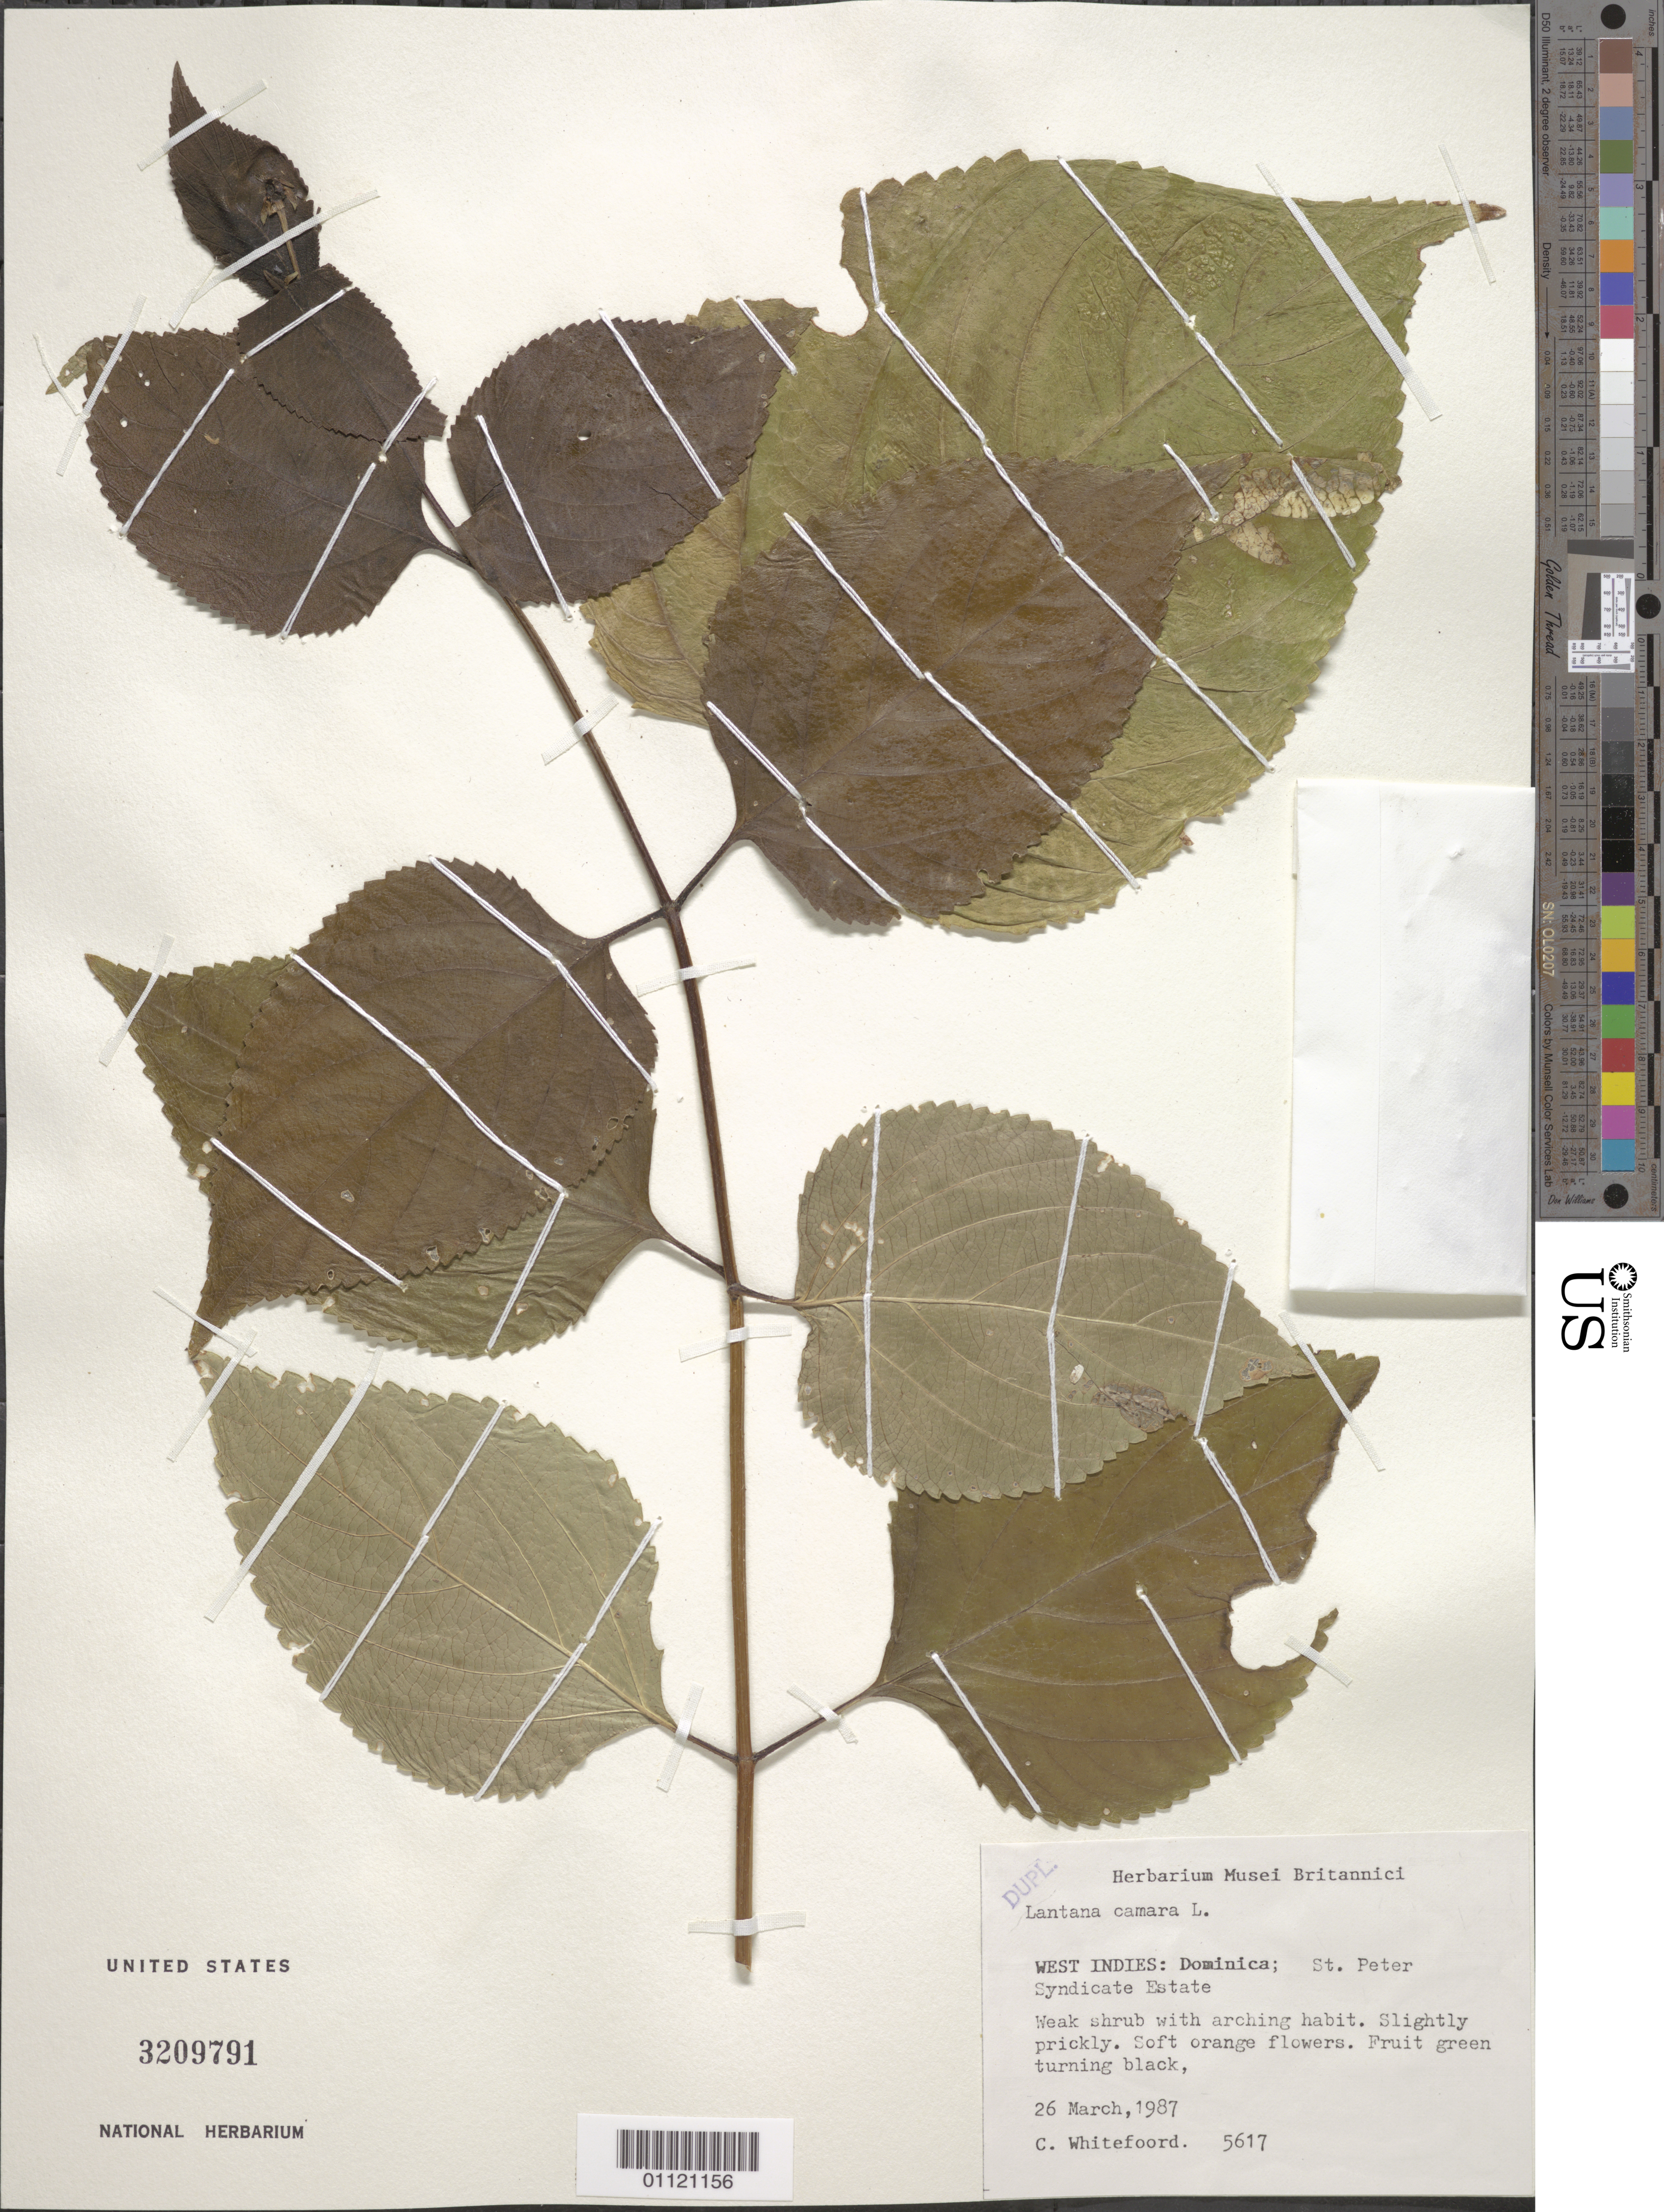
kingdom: Plantae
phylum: Tracheophyta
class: Magnoliopsida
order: Lamiales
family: Verbenaceae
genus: Lantana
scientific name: Lantana camara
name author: L.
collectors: C. Whitefoord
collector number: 5617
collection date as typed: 26 Mar 1987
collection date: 1987-03-26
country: Dominica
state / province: St. Peter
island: Dominica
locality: St. Peter Syndicate Estate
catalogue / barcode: US 3209791